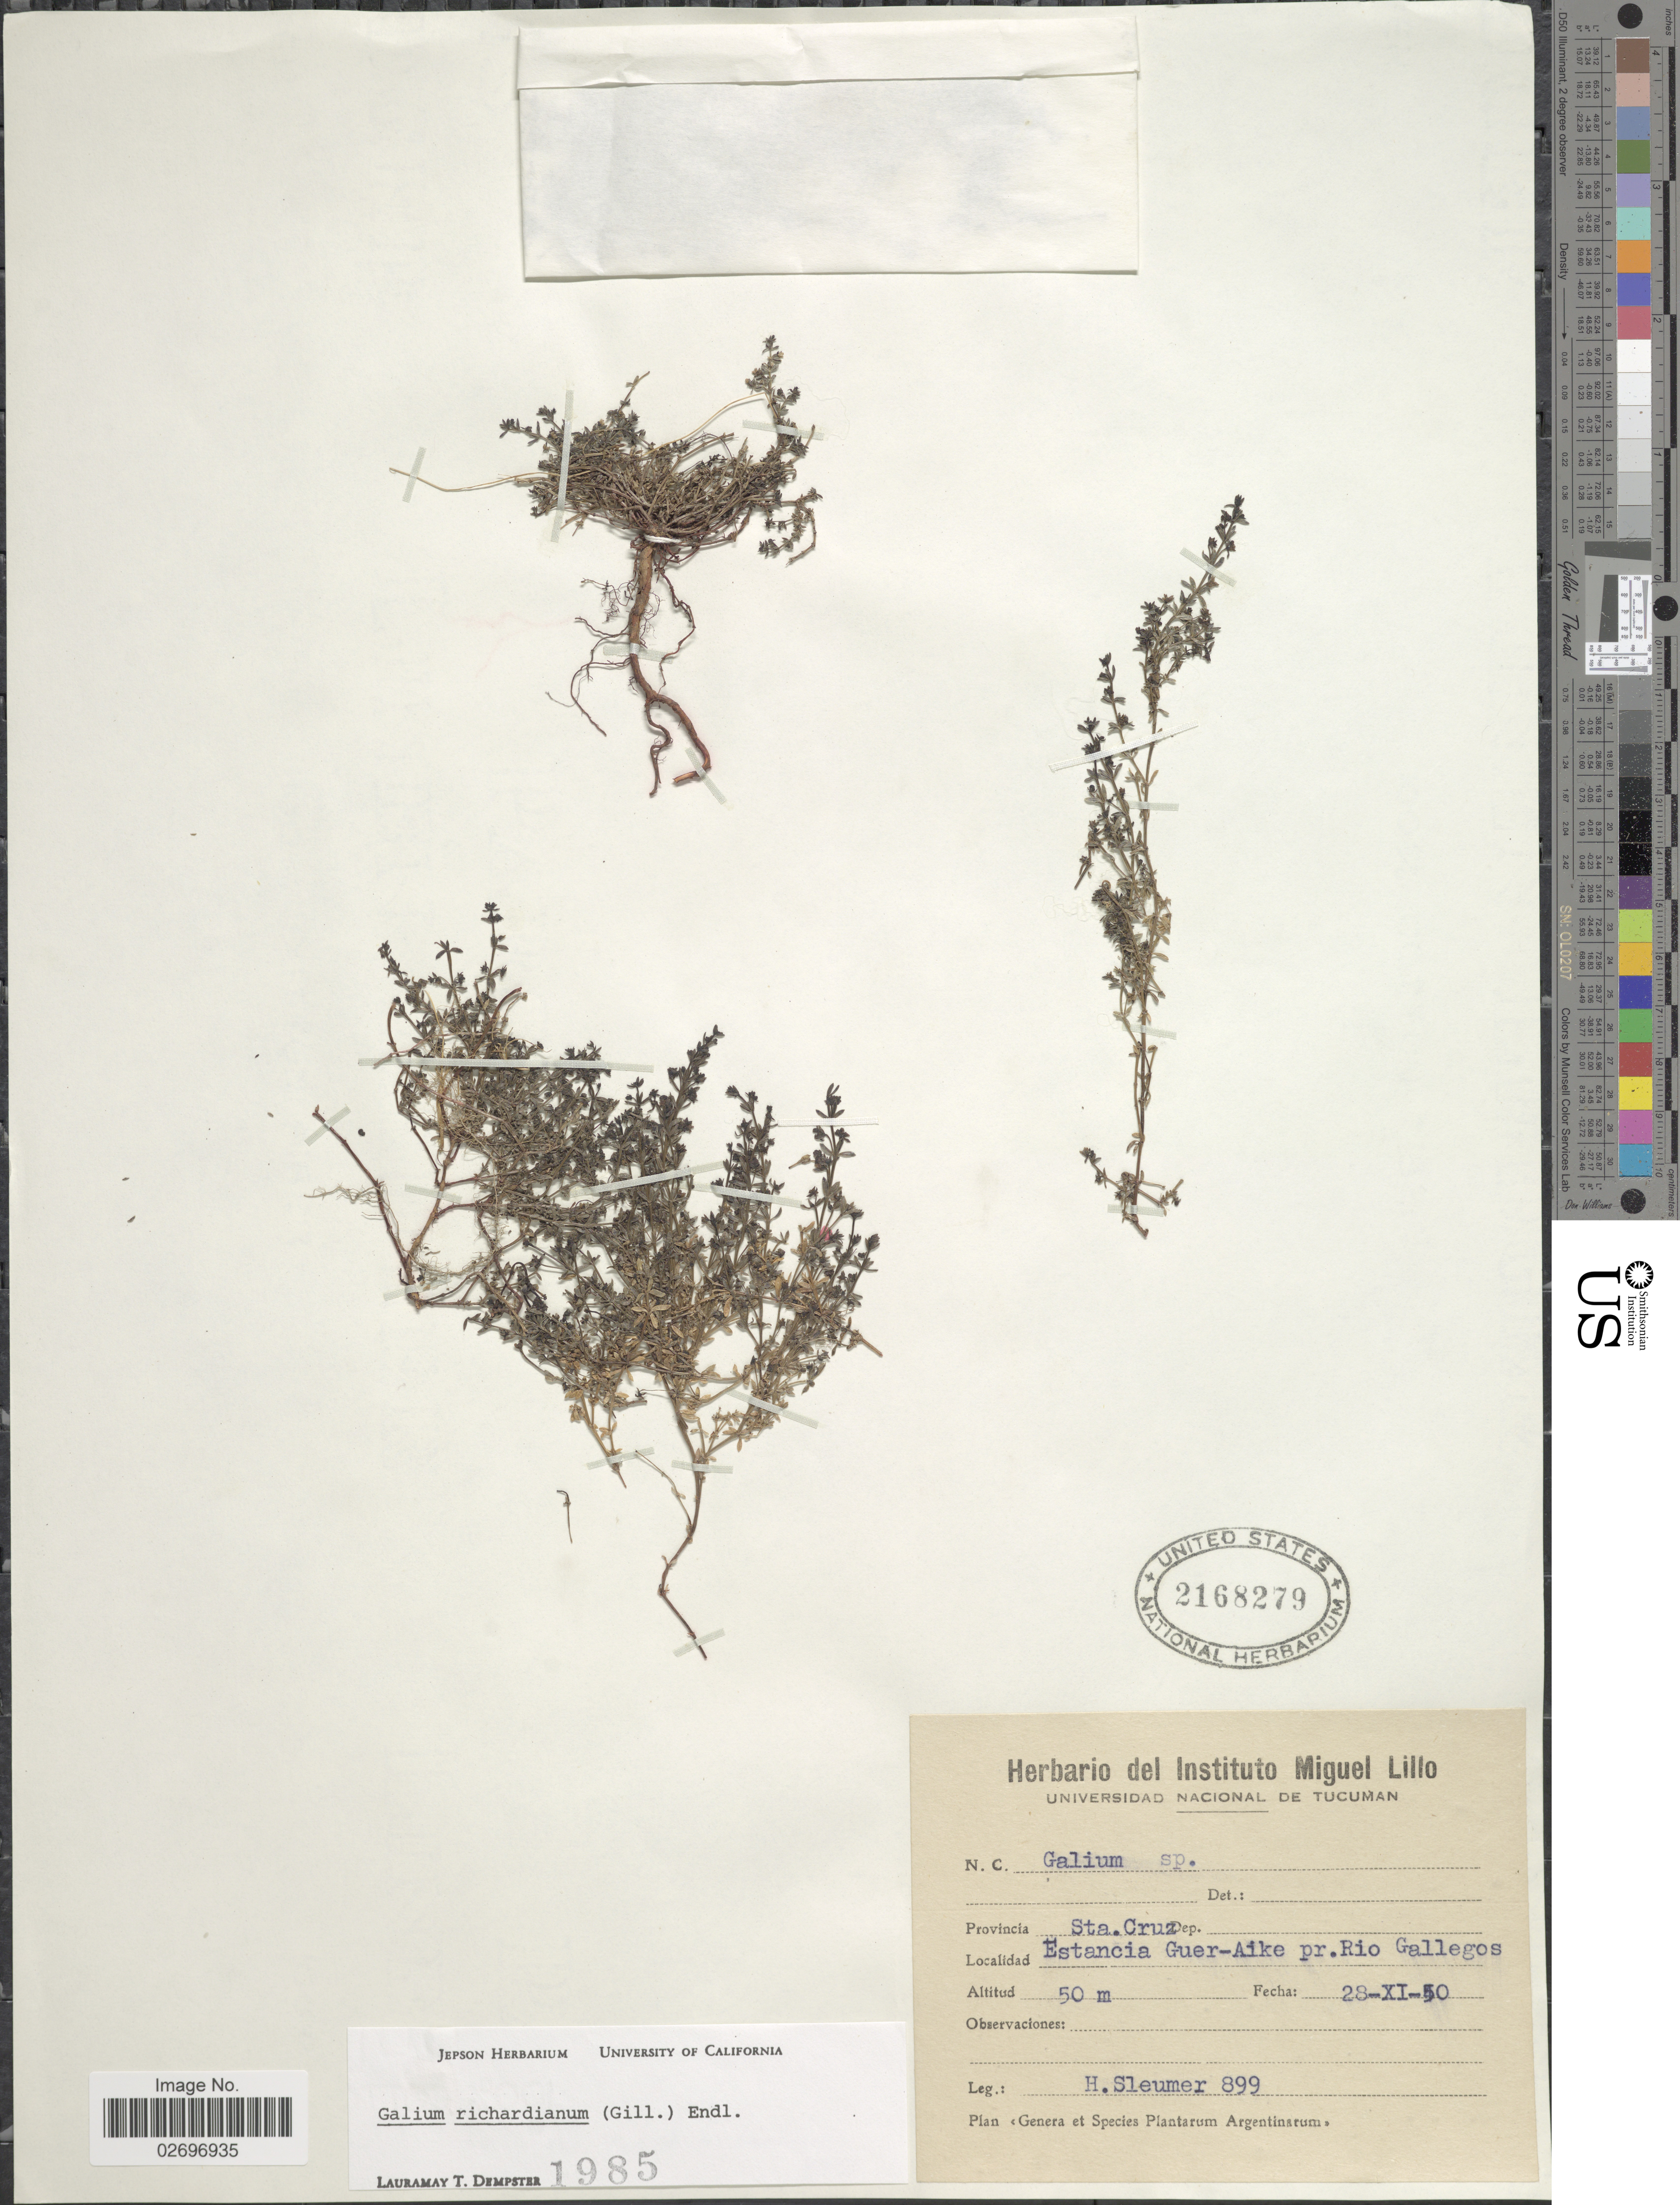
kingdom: Plantae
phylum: Tracheophyta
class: Magnoliopsida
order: Gentianales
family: Rubiaceae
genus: Galium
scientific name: Galium richardianum subsp. richardianum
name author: (Gillies ex Hook. & Arn.) Endl. ex Walp.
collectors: H. O. Sleumer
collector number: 899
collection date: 1950-11-28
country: Argentina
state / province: Santa Cruz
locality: Estancia Guer-Aike pr. Rio Gallegos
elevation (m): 50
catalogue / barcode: US 2168279